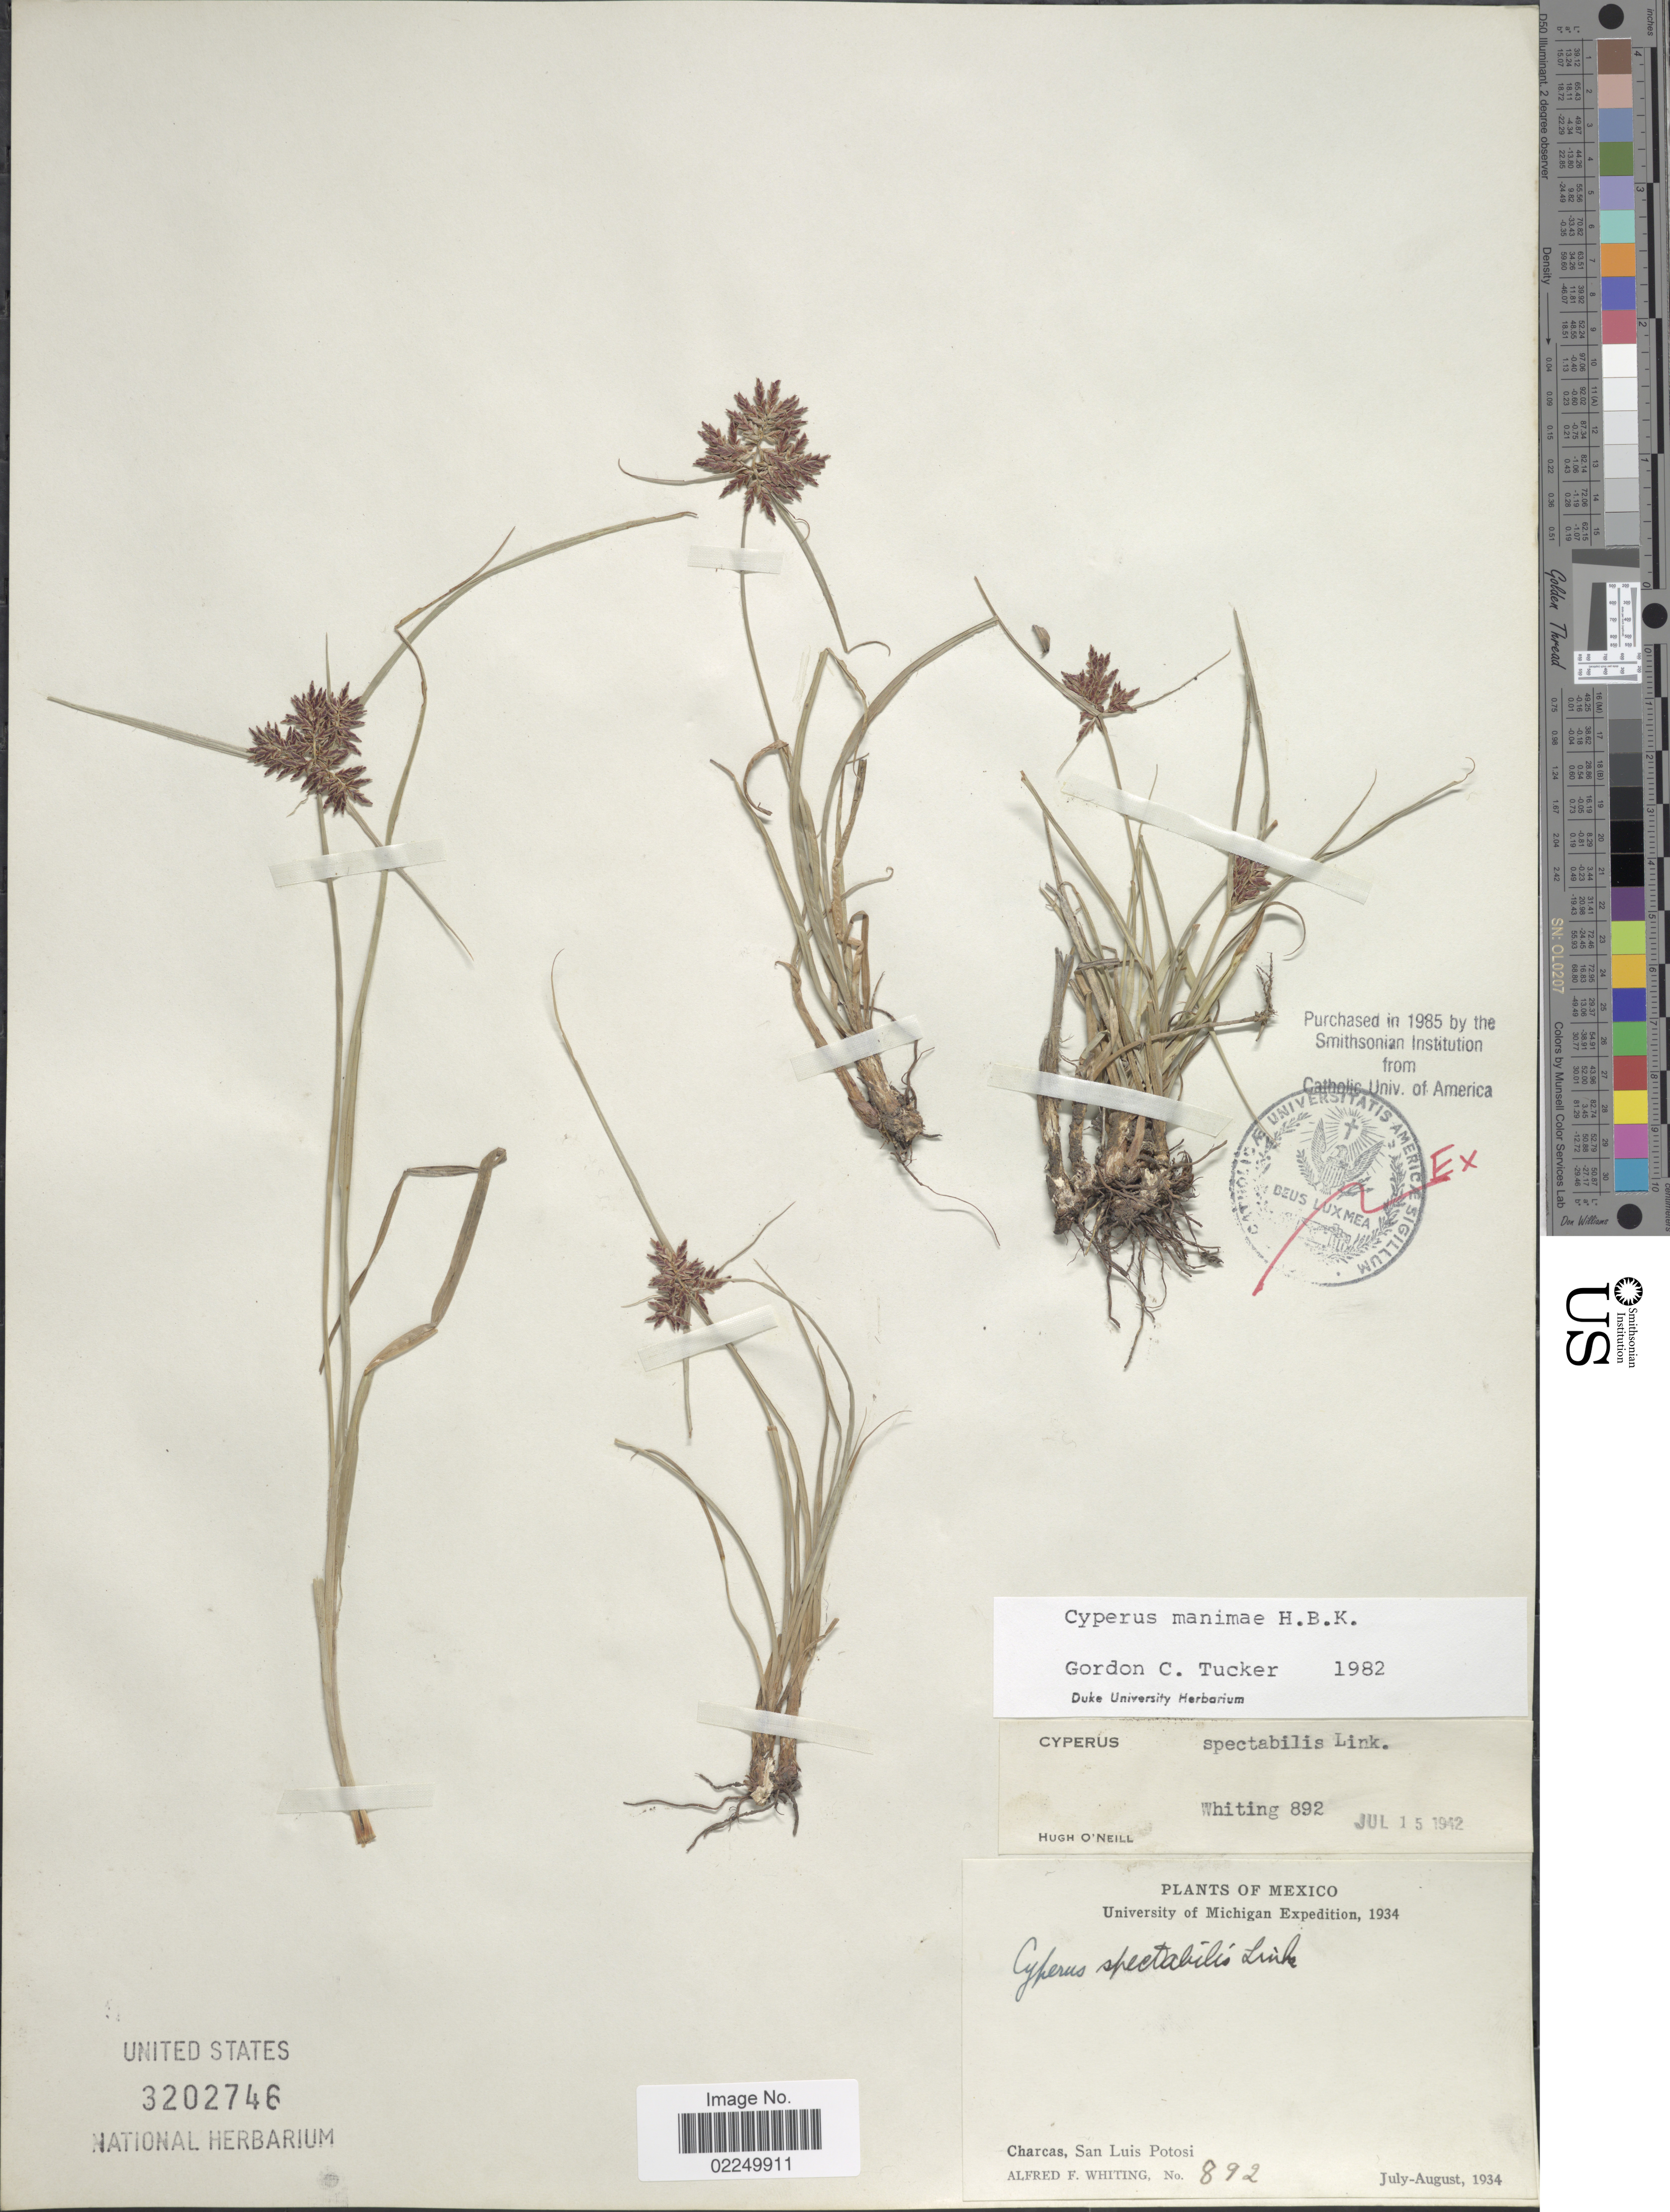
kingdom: Plantae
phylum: Tracheophyta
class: Liliopsida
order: Poales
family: Cyperaceae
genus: Cyperus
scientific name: Cyperus manimae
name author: Kunth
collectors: A. F. Whiting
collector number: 892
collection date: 1934-07/1934-08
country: Mexico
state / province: San Luis Potosí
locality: Charcas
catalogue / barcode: US 3202746